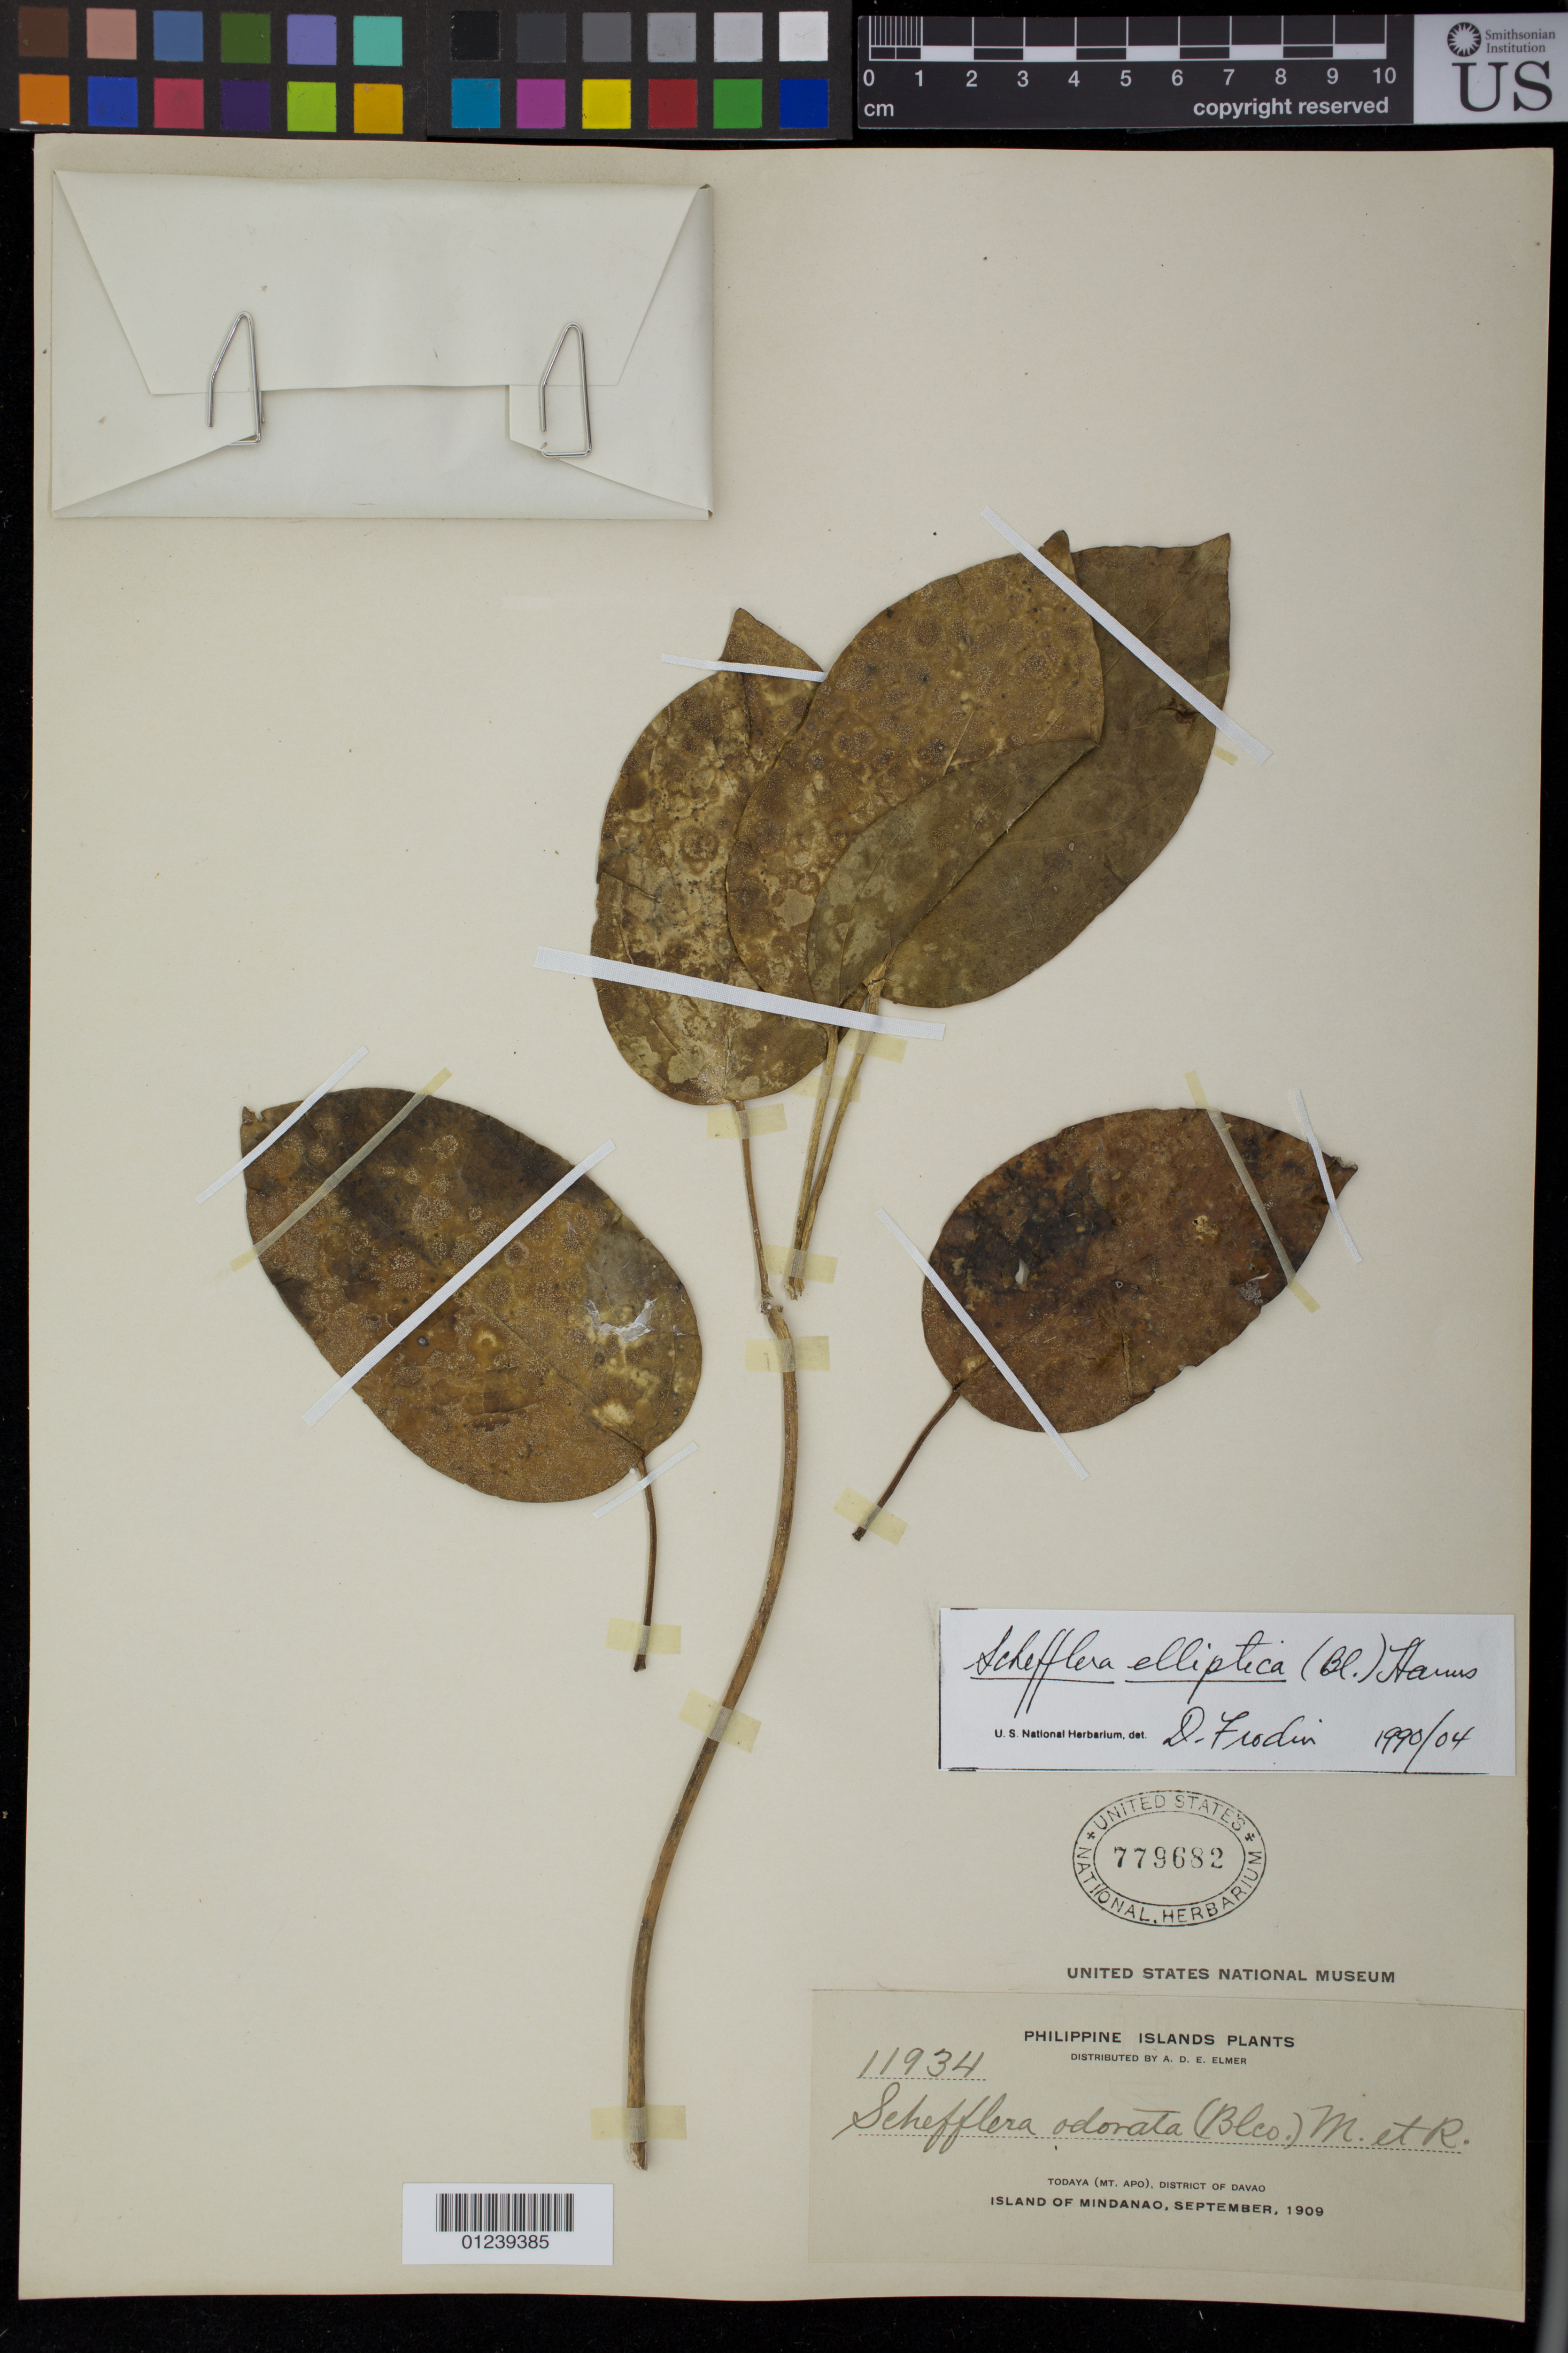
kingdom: Plantae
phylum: Tracheophyta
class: Magnoliopsida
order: Apiales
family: Araliaceae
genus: Schefflera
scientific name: Schefflera elliptica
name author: (Blume) Harms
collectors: A. D. E. Elmer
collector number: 11934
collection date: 1909-09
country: Philippines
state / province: Davao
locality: Todaya (Mt. Apo) District of Davao, Island of Mindanao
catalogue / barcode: US 779682